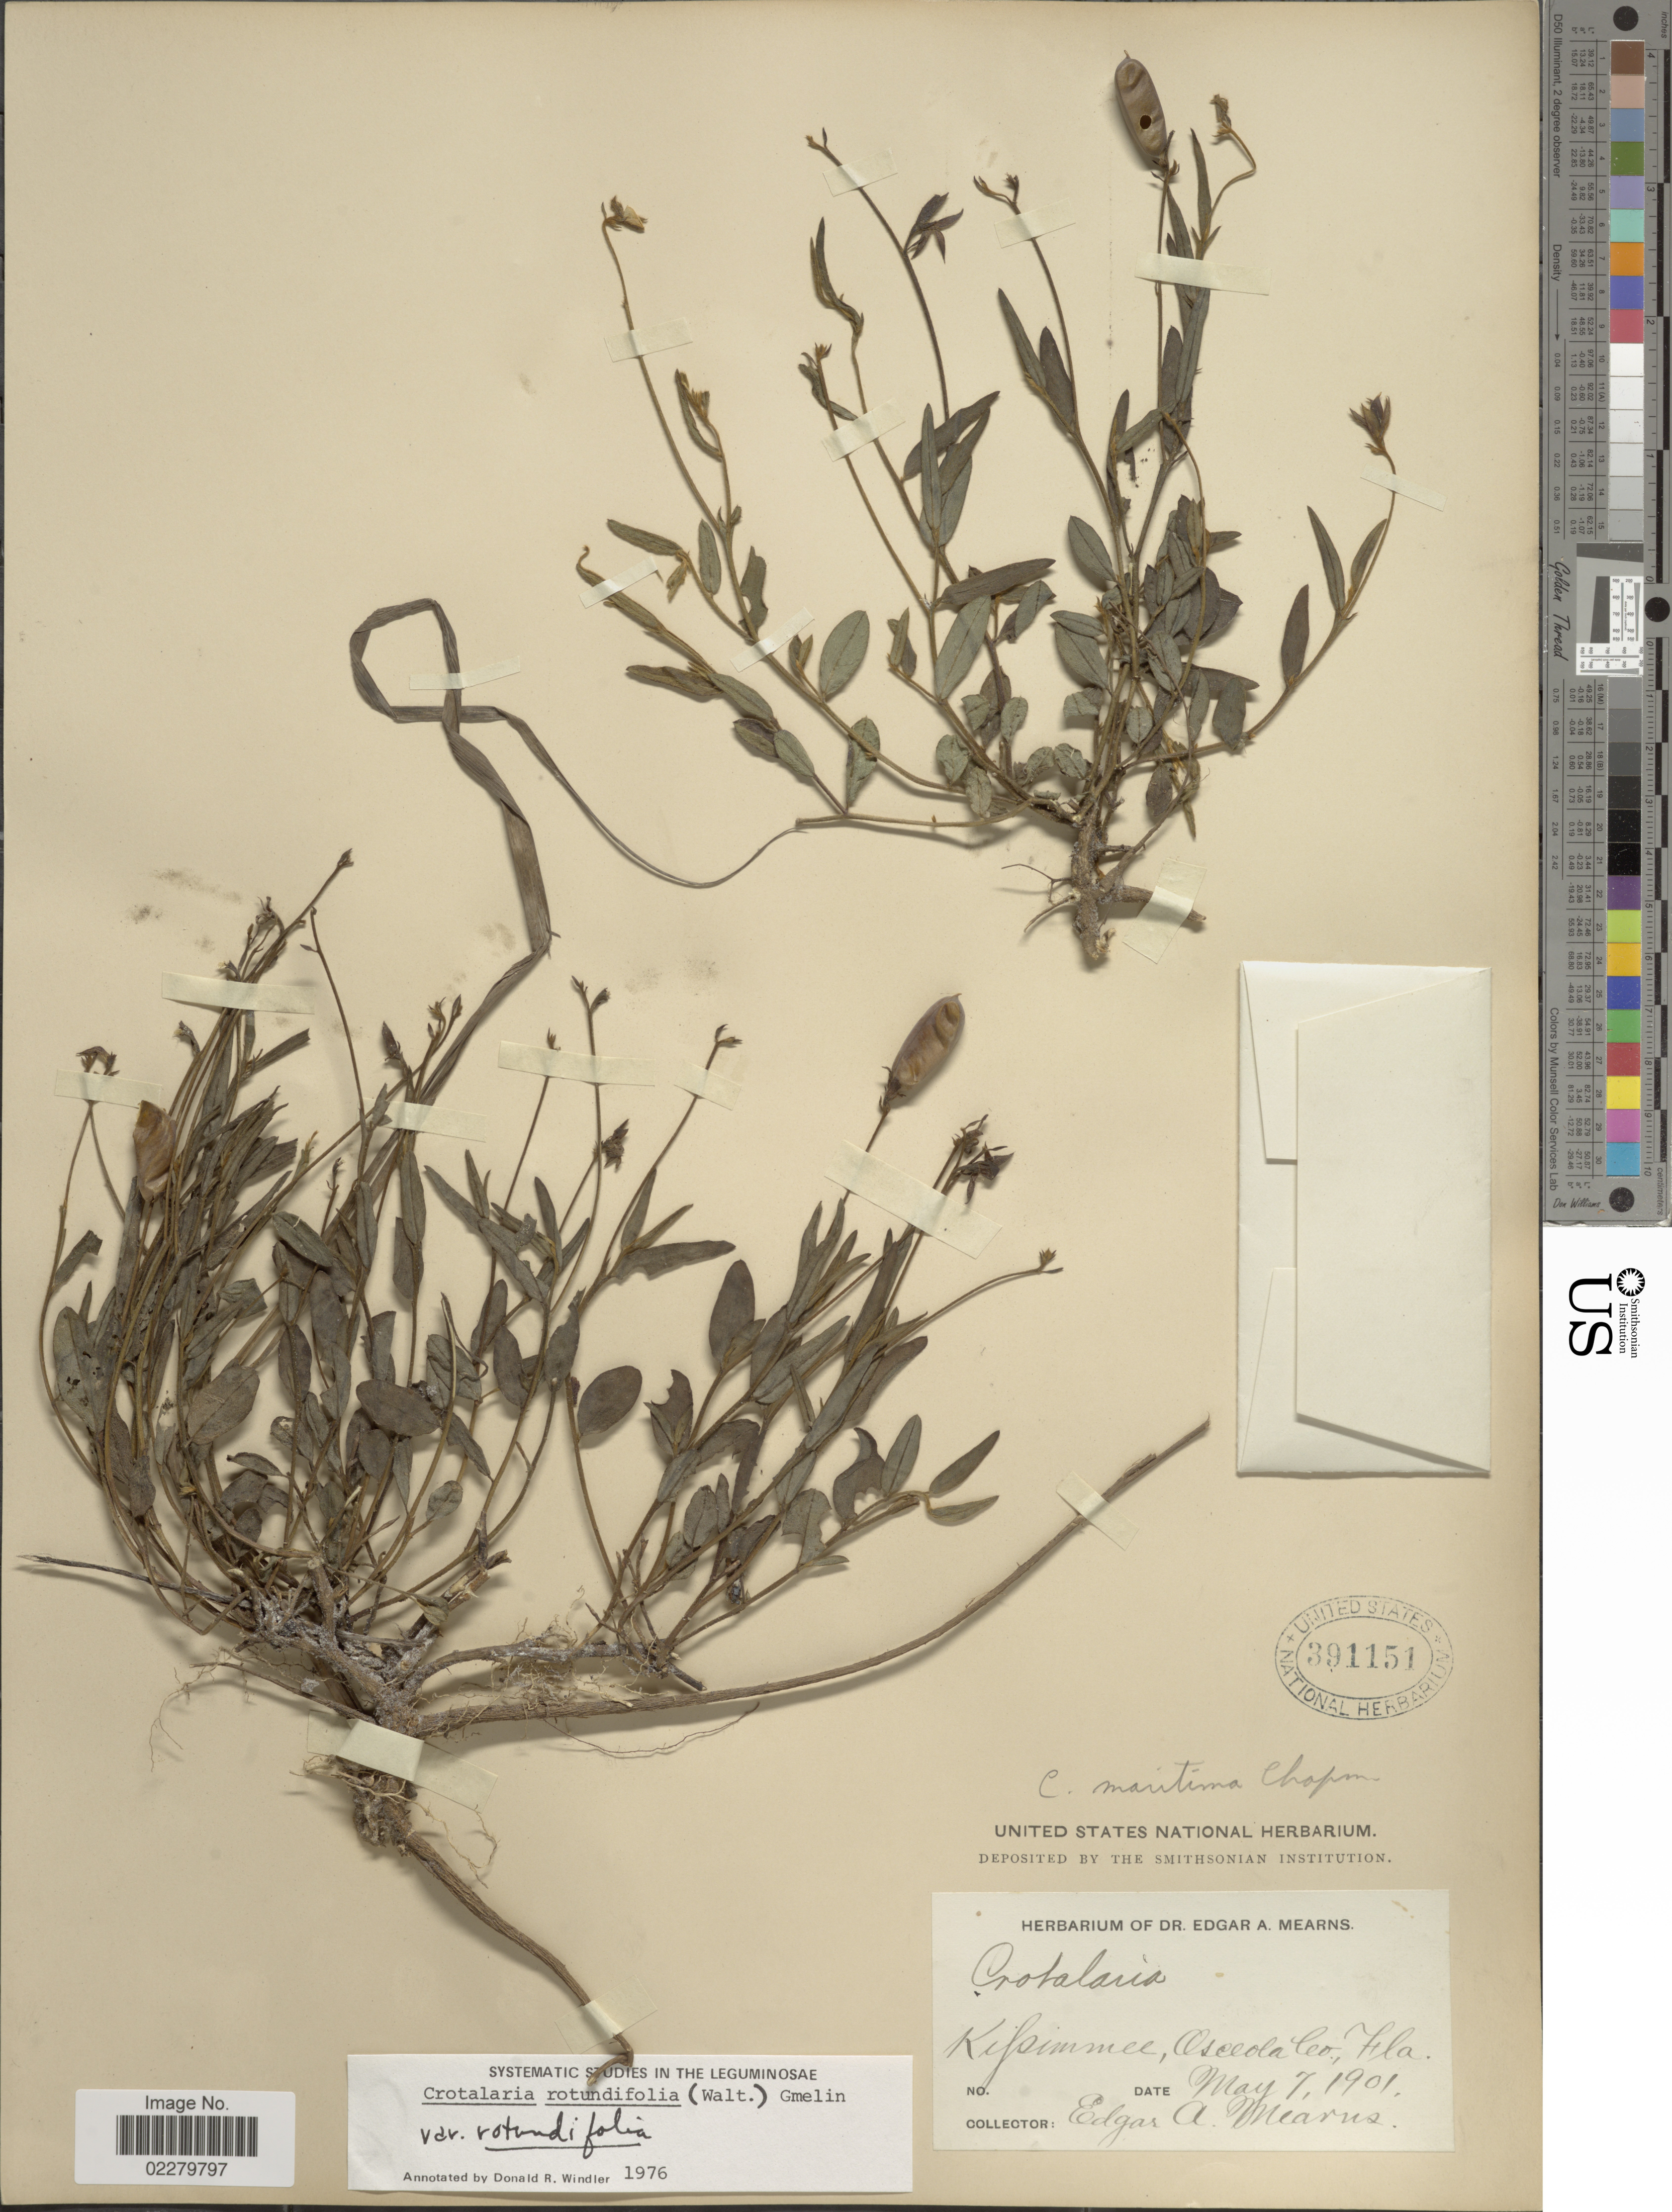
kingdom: Plantae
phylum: Tracheophyta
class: Magnoliopsida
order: Fabales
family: Fabaceae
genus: Crotalaria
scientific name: Crotalaria rotundifolia var. rotundifolia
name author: (Walter) J.F. Gmel.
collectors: E. A. Mearns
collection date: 1901-05-07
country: United States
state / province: Florida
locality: Kifsimmee, Osceola Co., Fla.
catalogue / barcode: US 391151